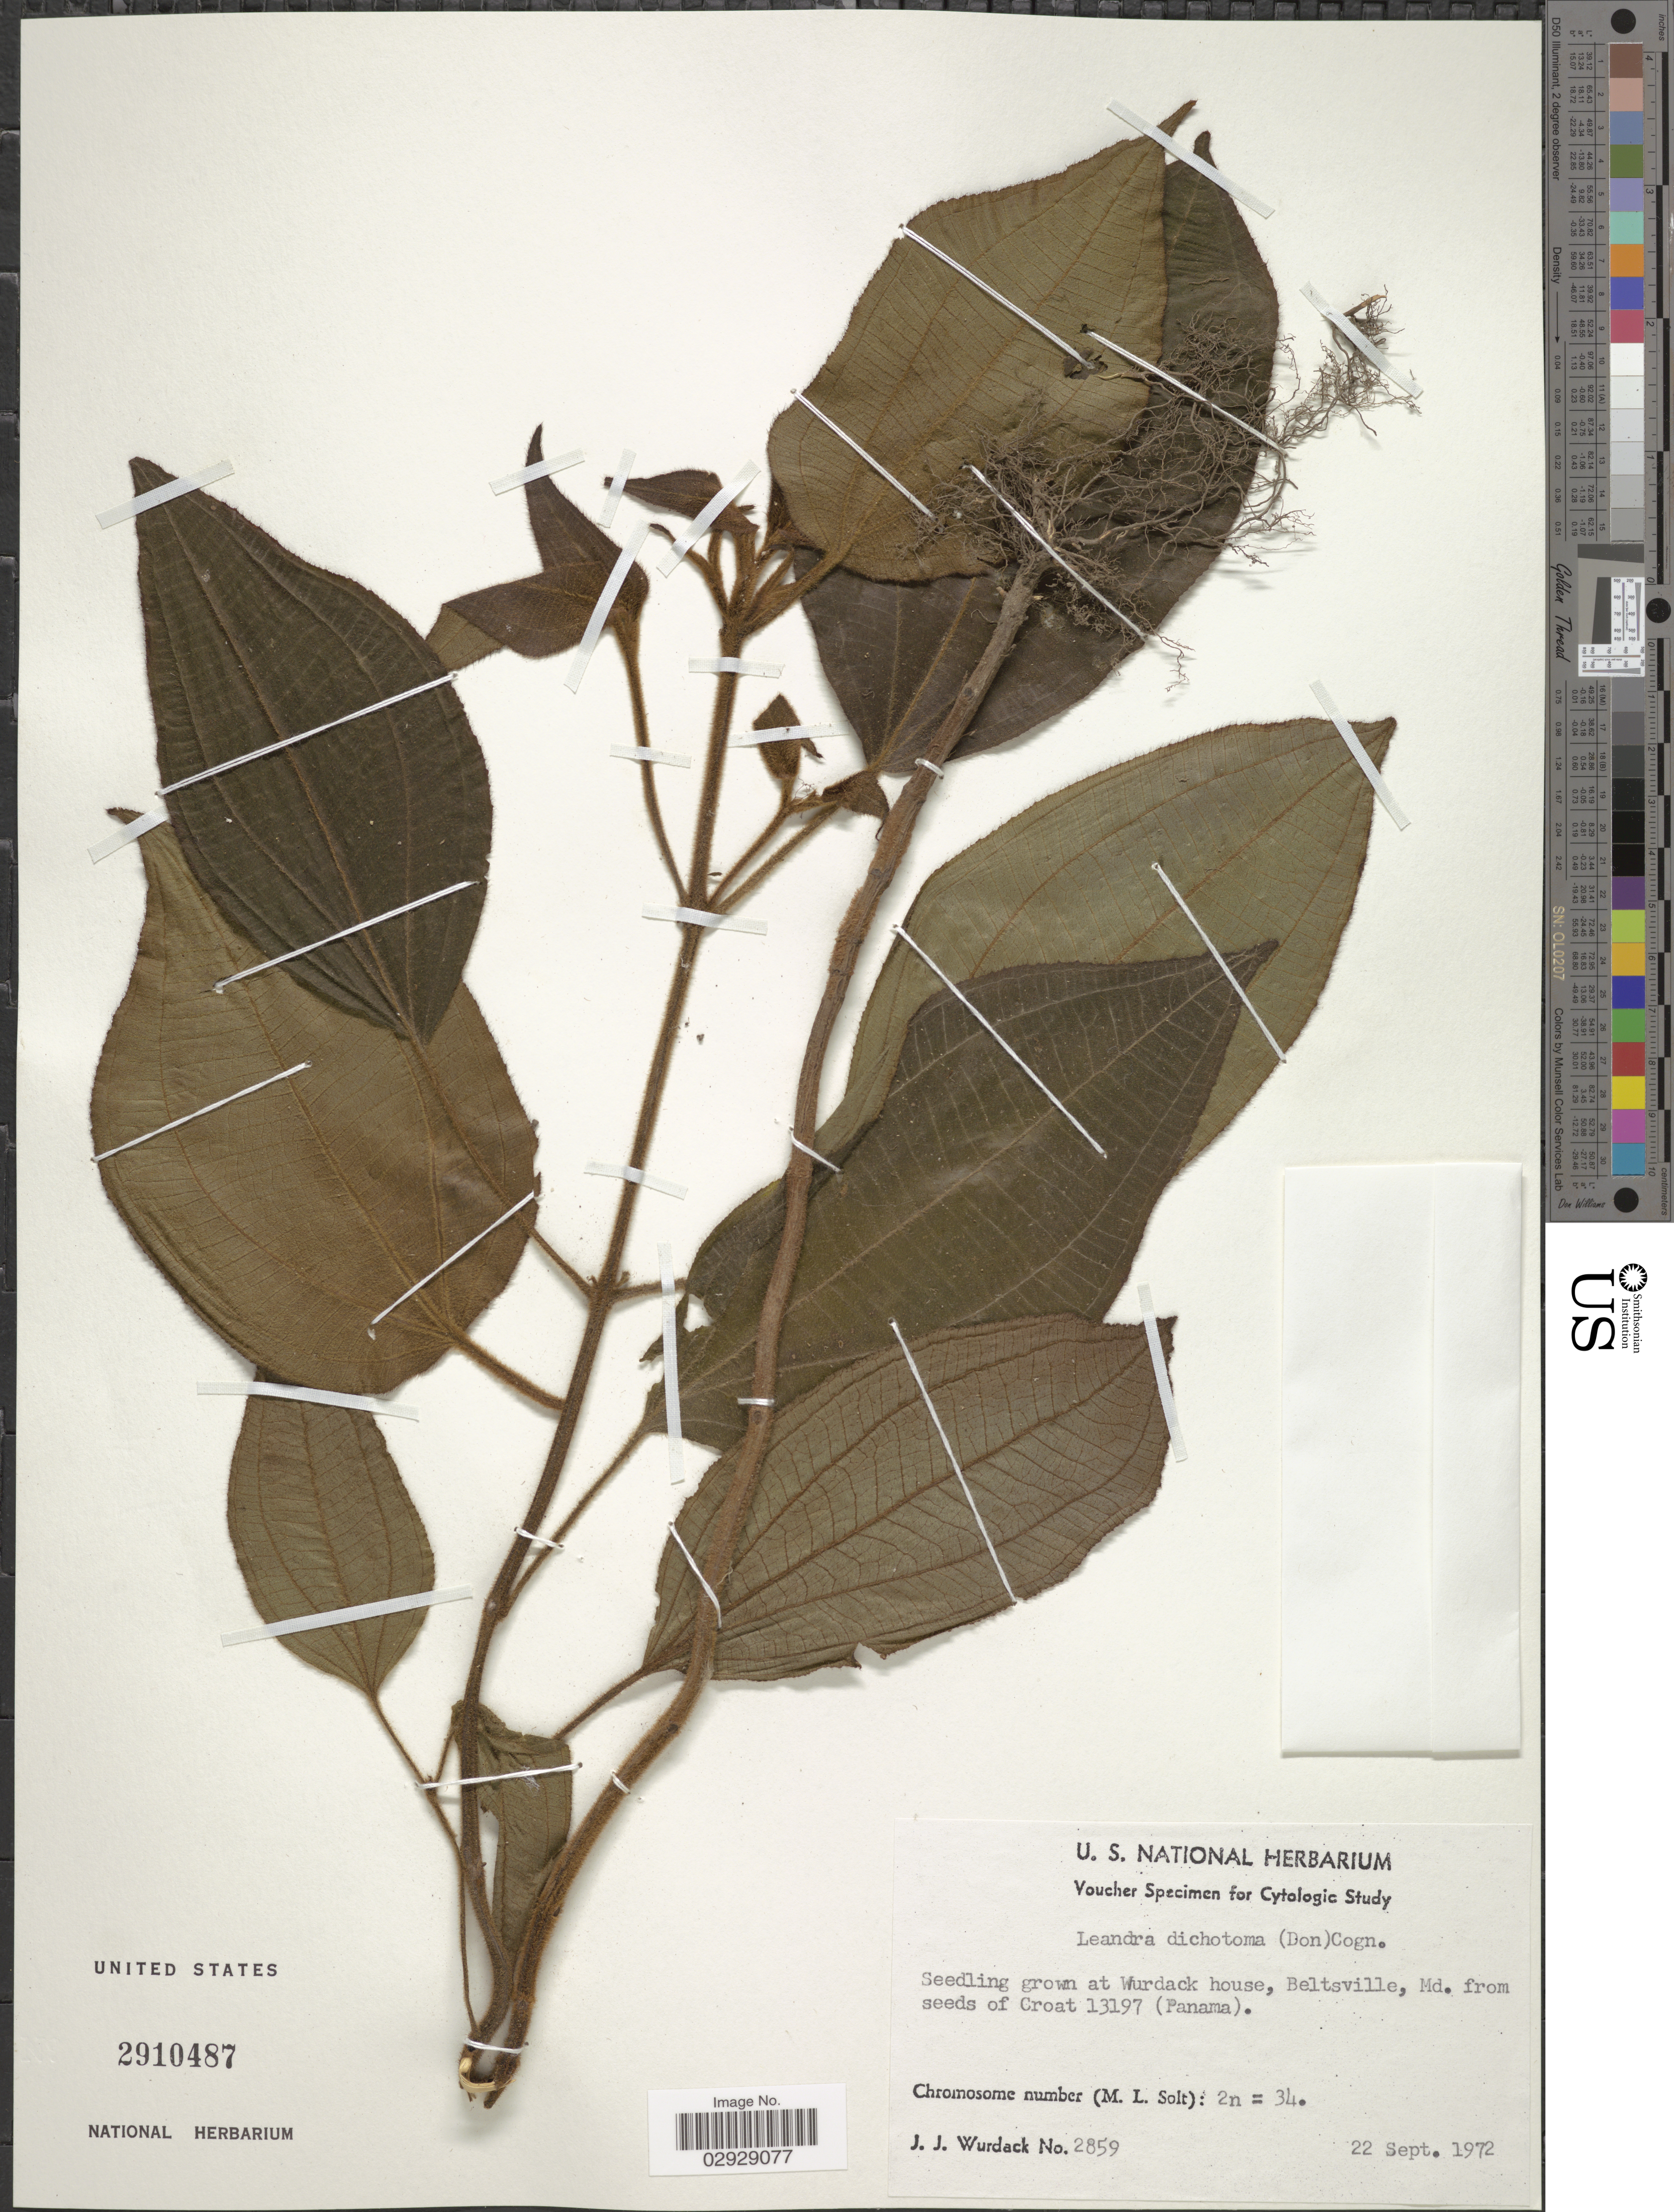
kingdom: Plantae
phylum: Tracheophyta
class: Magnoliopsida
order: Myrtales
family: Melastomataceae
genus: Leandra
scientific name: Leandra dichotoma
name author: (D. Don) Cogn.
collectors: J. J. Wurdack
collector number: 2859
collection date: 1972-09-22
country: United States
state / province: Maryland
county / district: Prince George's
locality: At Wurdack house, Beltsville, Md.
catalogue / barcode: US 2910487